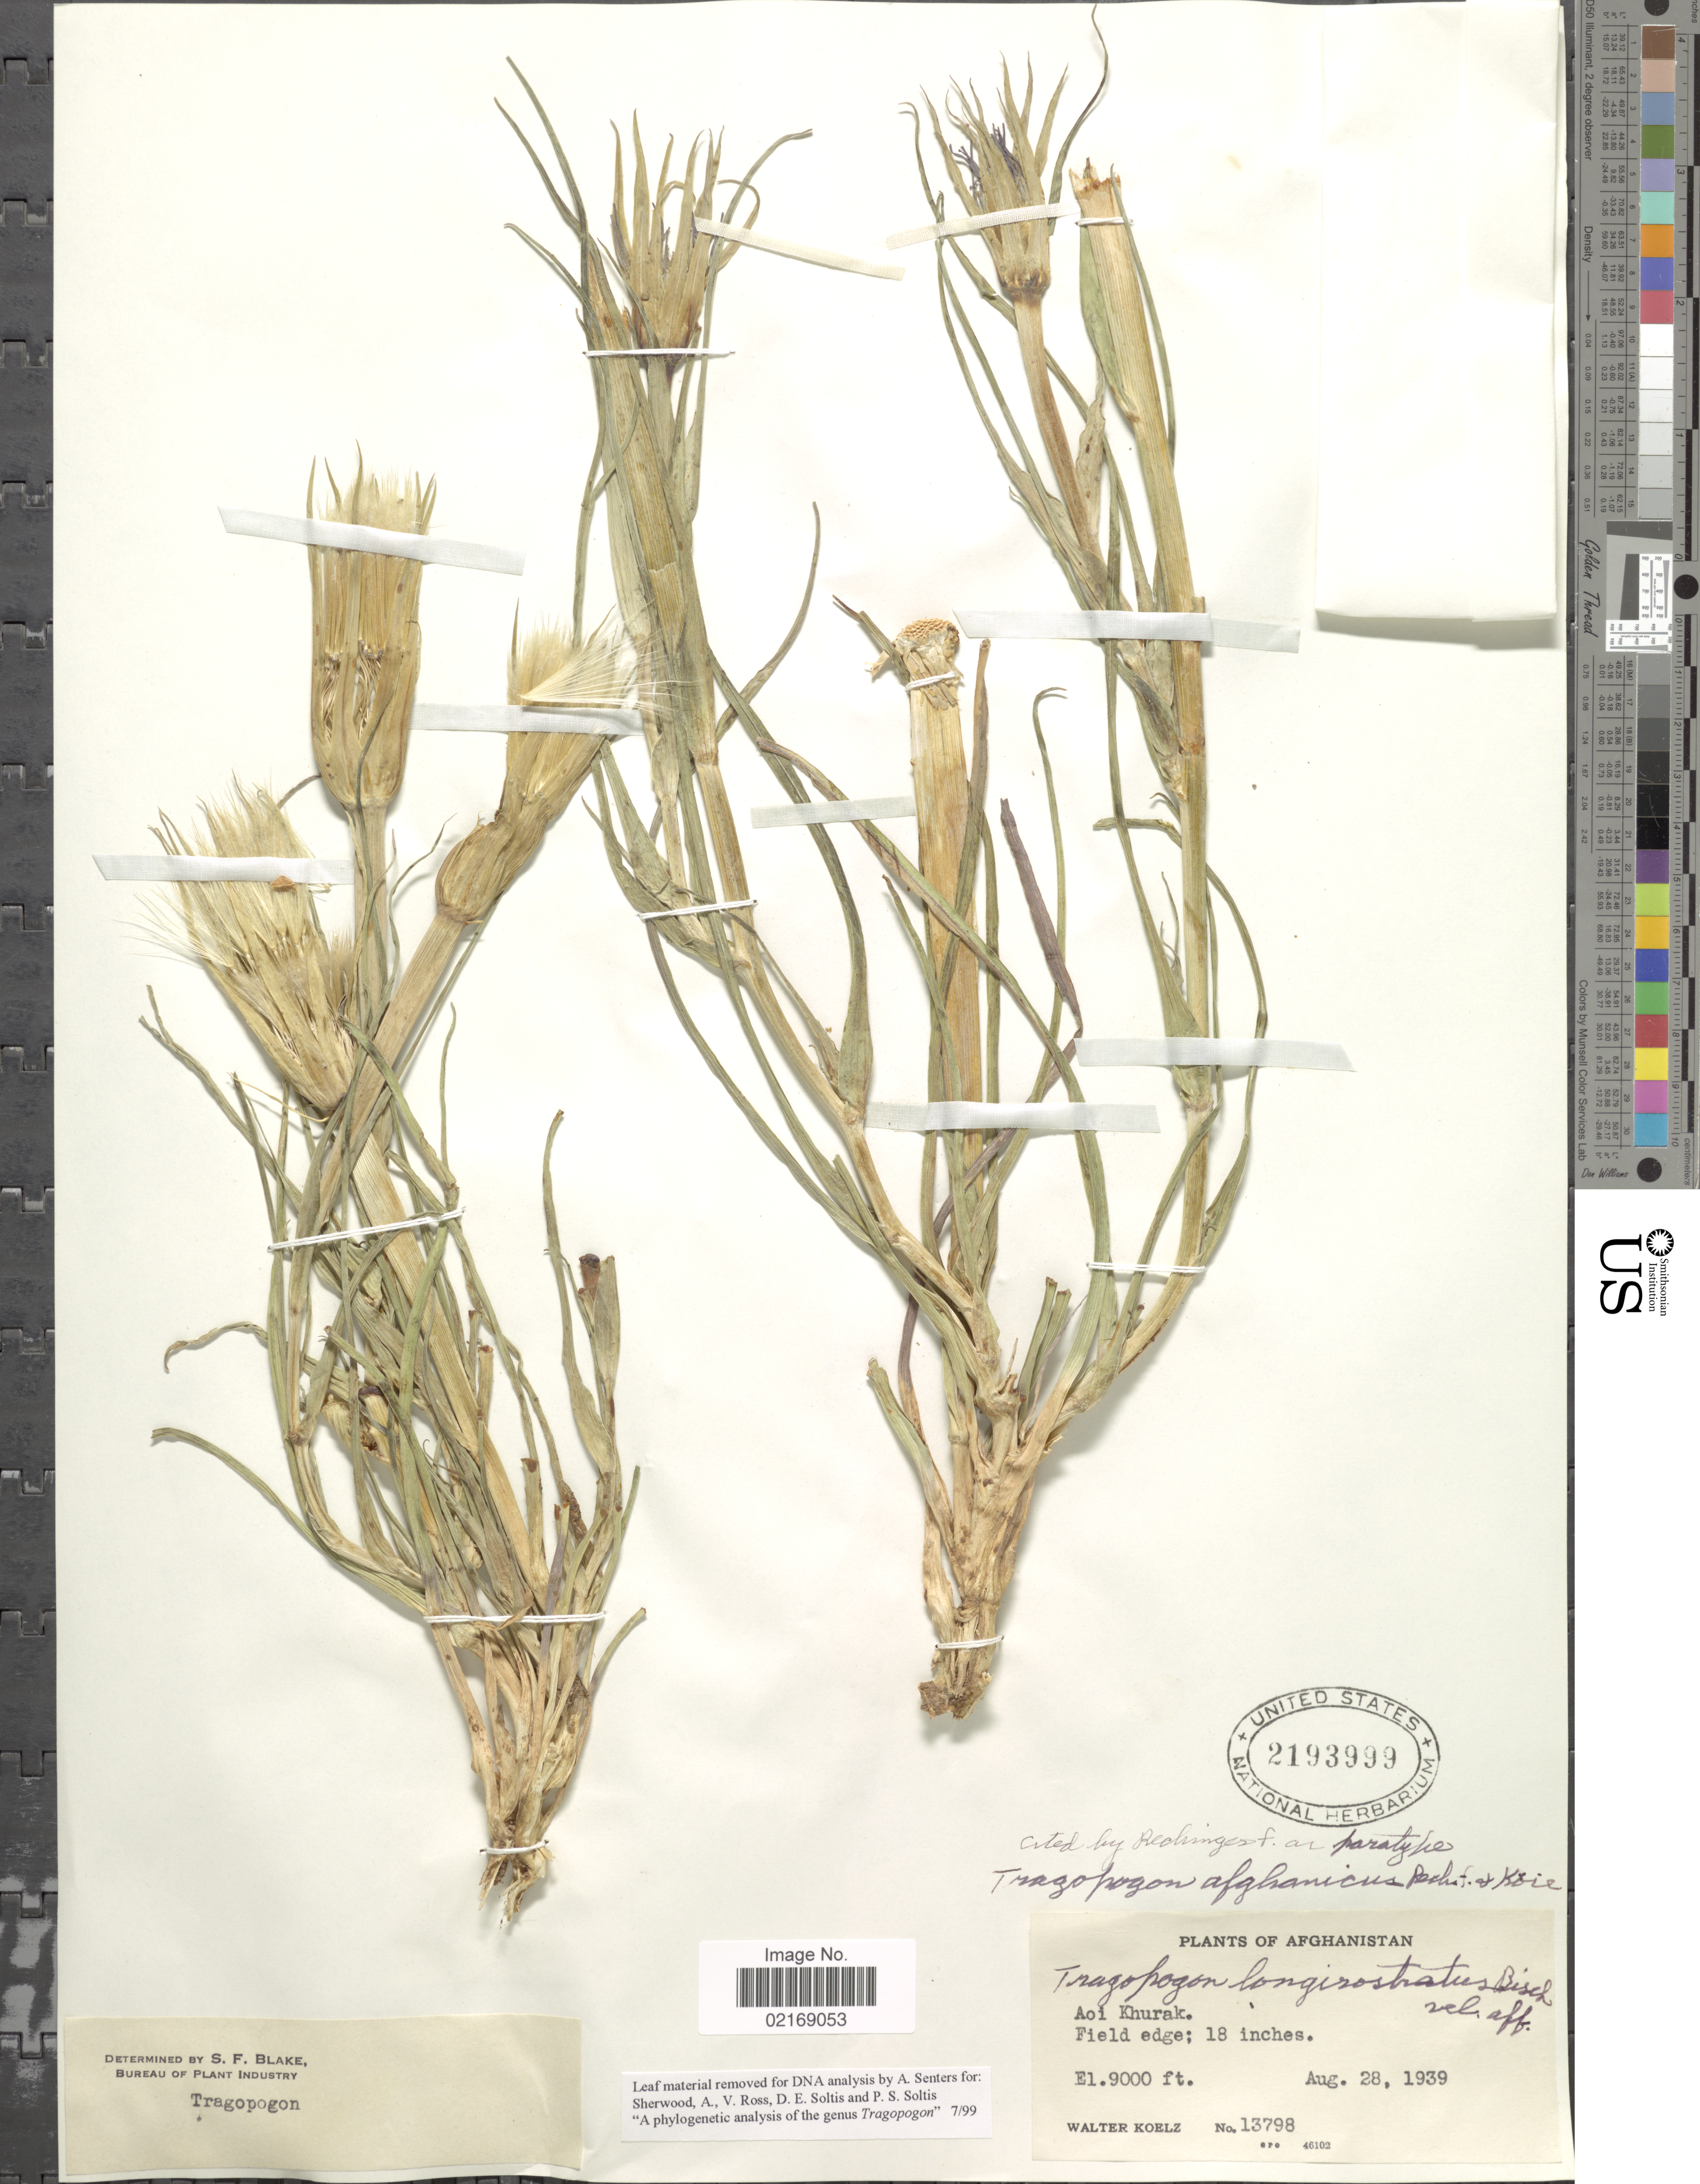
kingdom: Plantae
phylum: Tracheophyta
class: Magnoliopsida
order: Asterales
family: Asteraceae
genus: Tragopogon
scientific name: Tragopogon afghanicus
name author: Rech. f. & Köie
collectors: W. N. Koelz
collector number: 13798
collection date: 1939-08-28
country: Afghanistan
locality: Aoi Khurak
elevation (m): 2743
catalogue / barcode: US 2193999